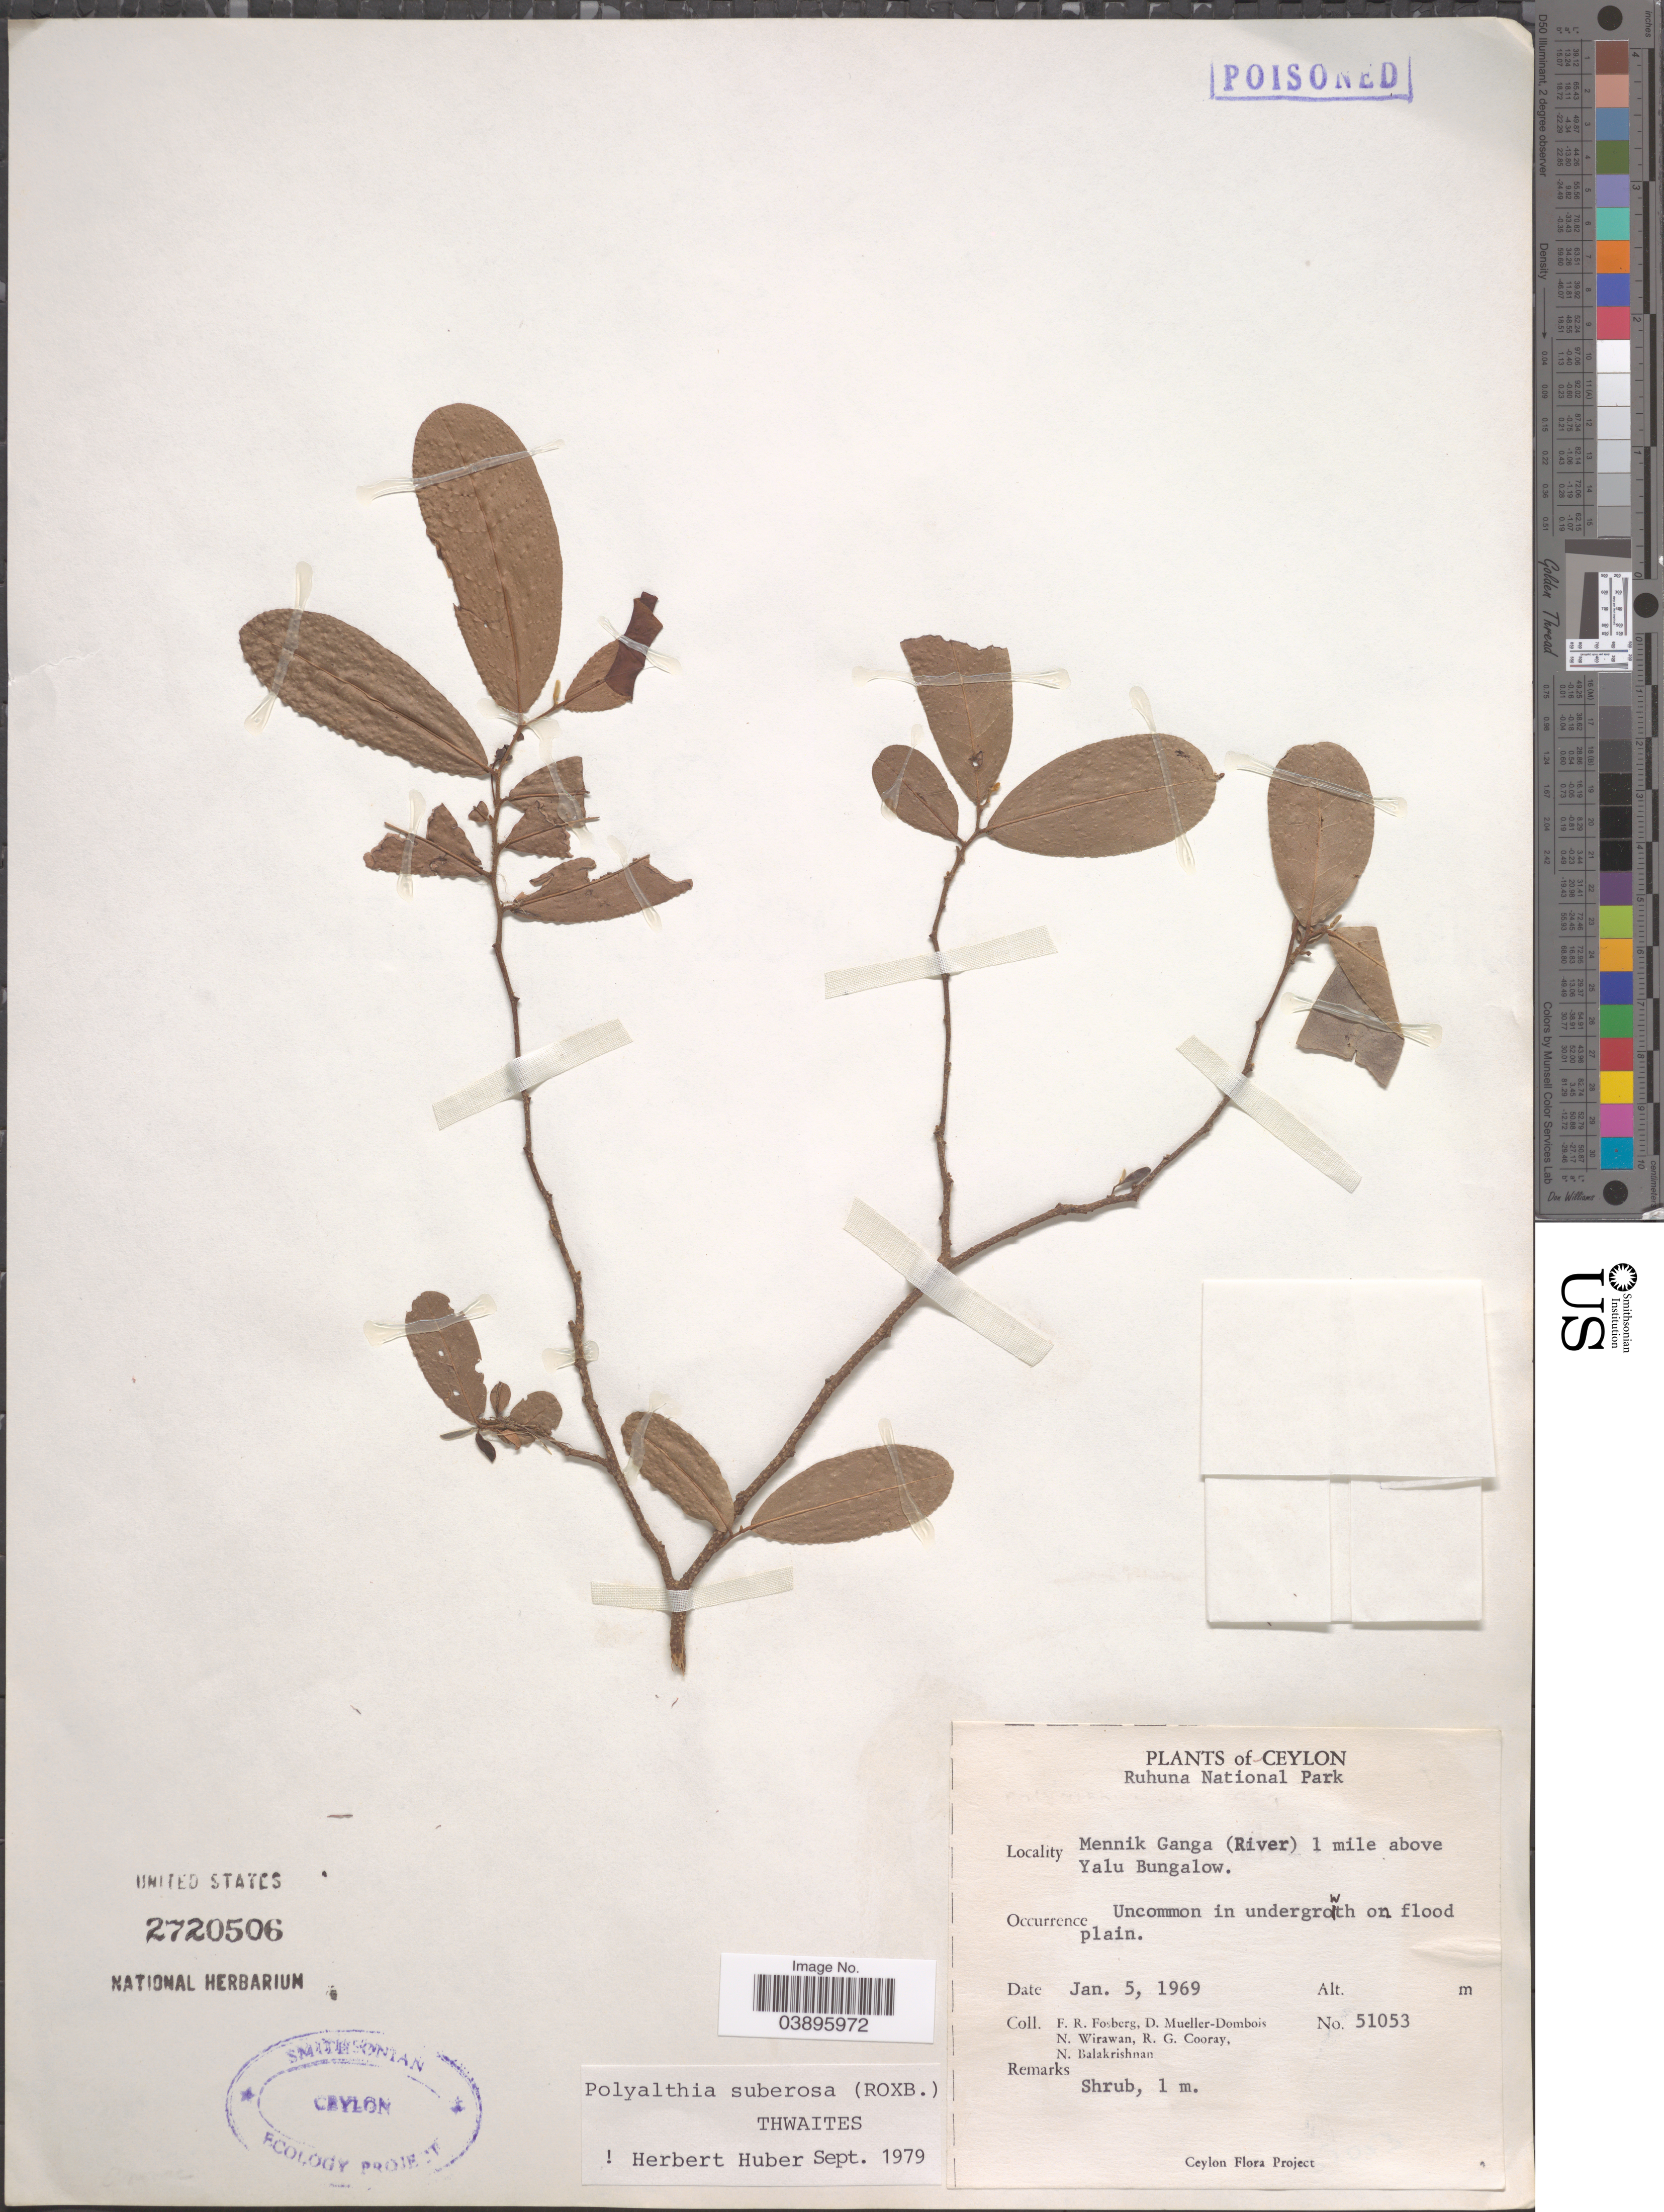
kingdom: Plantae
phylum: Tracheophyta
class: Magnoliopsida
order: Magnoliales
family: Annonaceae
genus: Polyalthia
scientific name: Polyalthia suberosa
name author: (Roxb.) Thwaites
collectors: F. R. Fosberg, D. Mueller-Dombois, N. Wirawan, R. Cooray & N. Balakrishnan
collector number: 51053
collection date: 1969-01-05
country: Sri Lanka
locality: Ceylon. Ruhuna National Park. Mennik Ganga (River) 1 mile above Yalu Bungalow. On floodplain.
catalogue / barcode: US 2720506